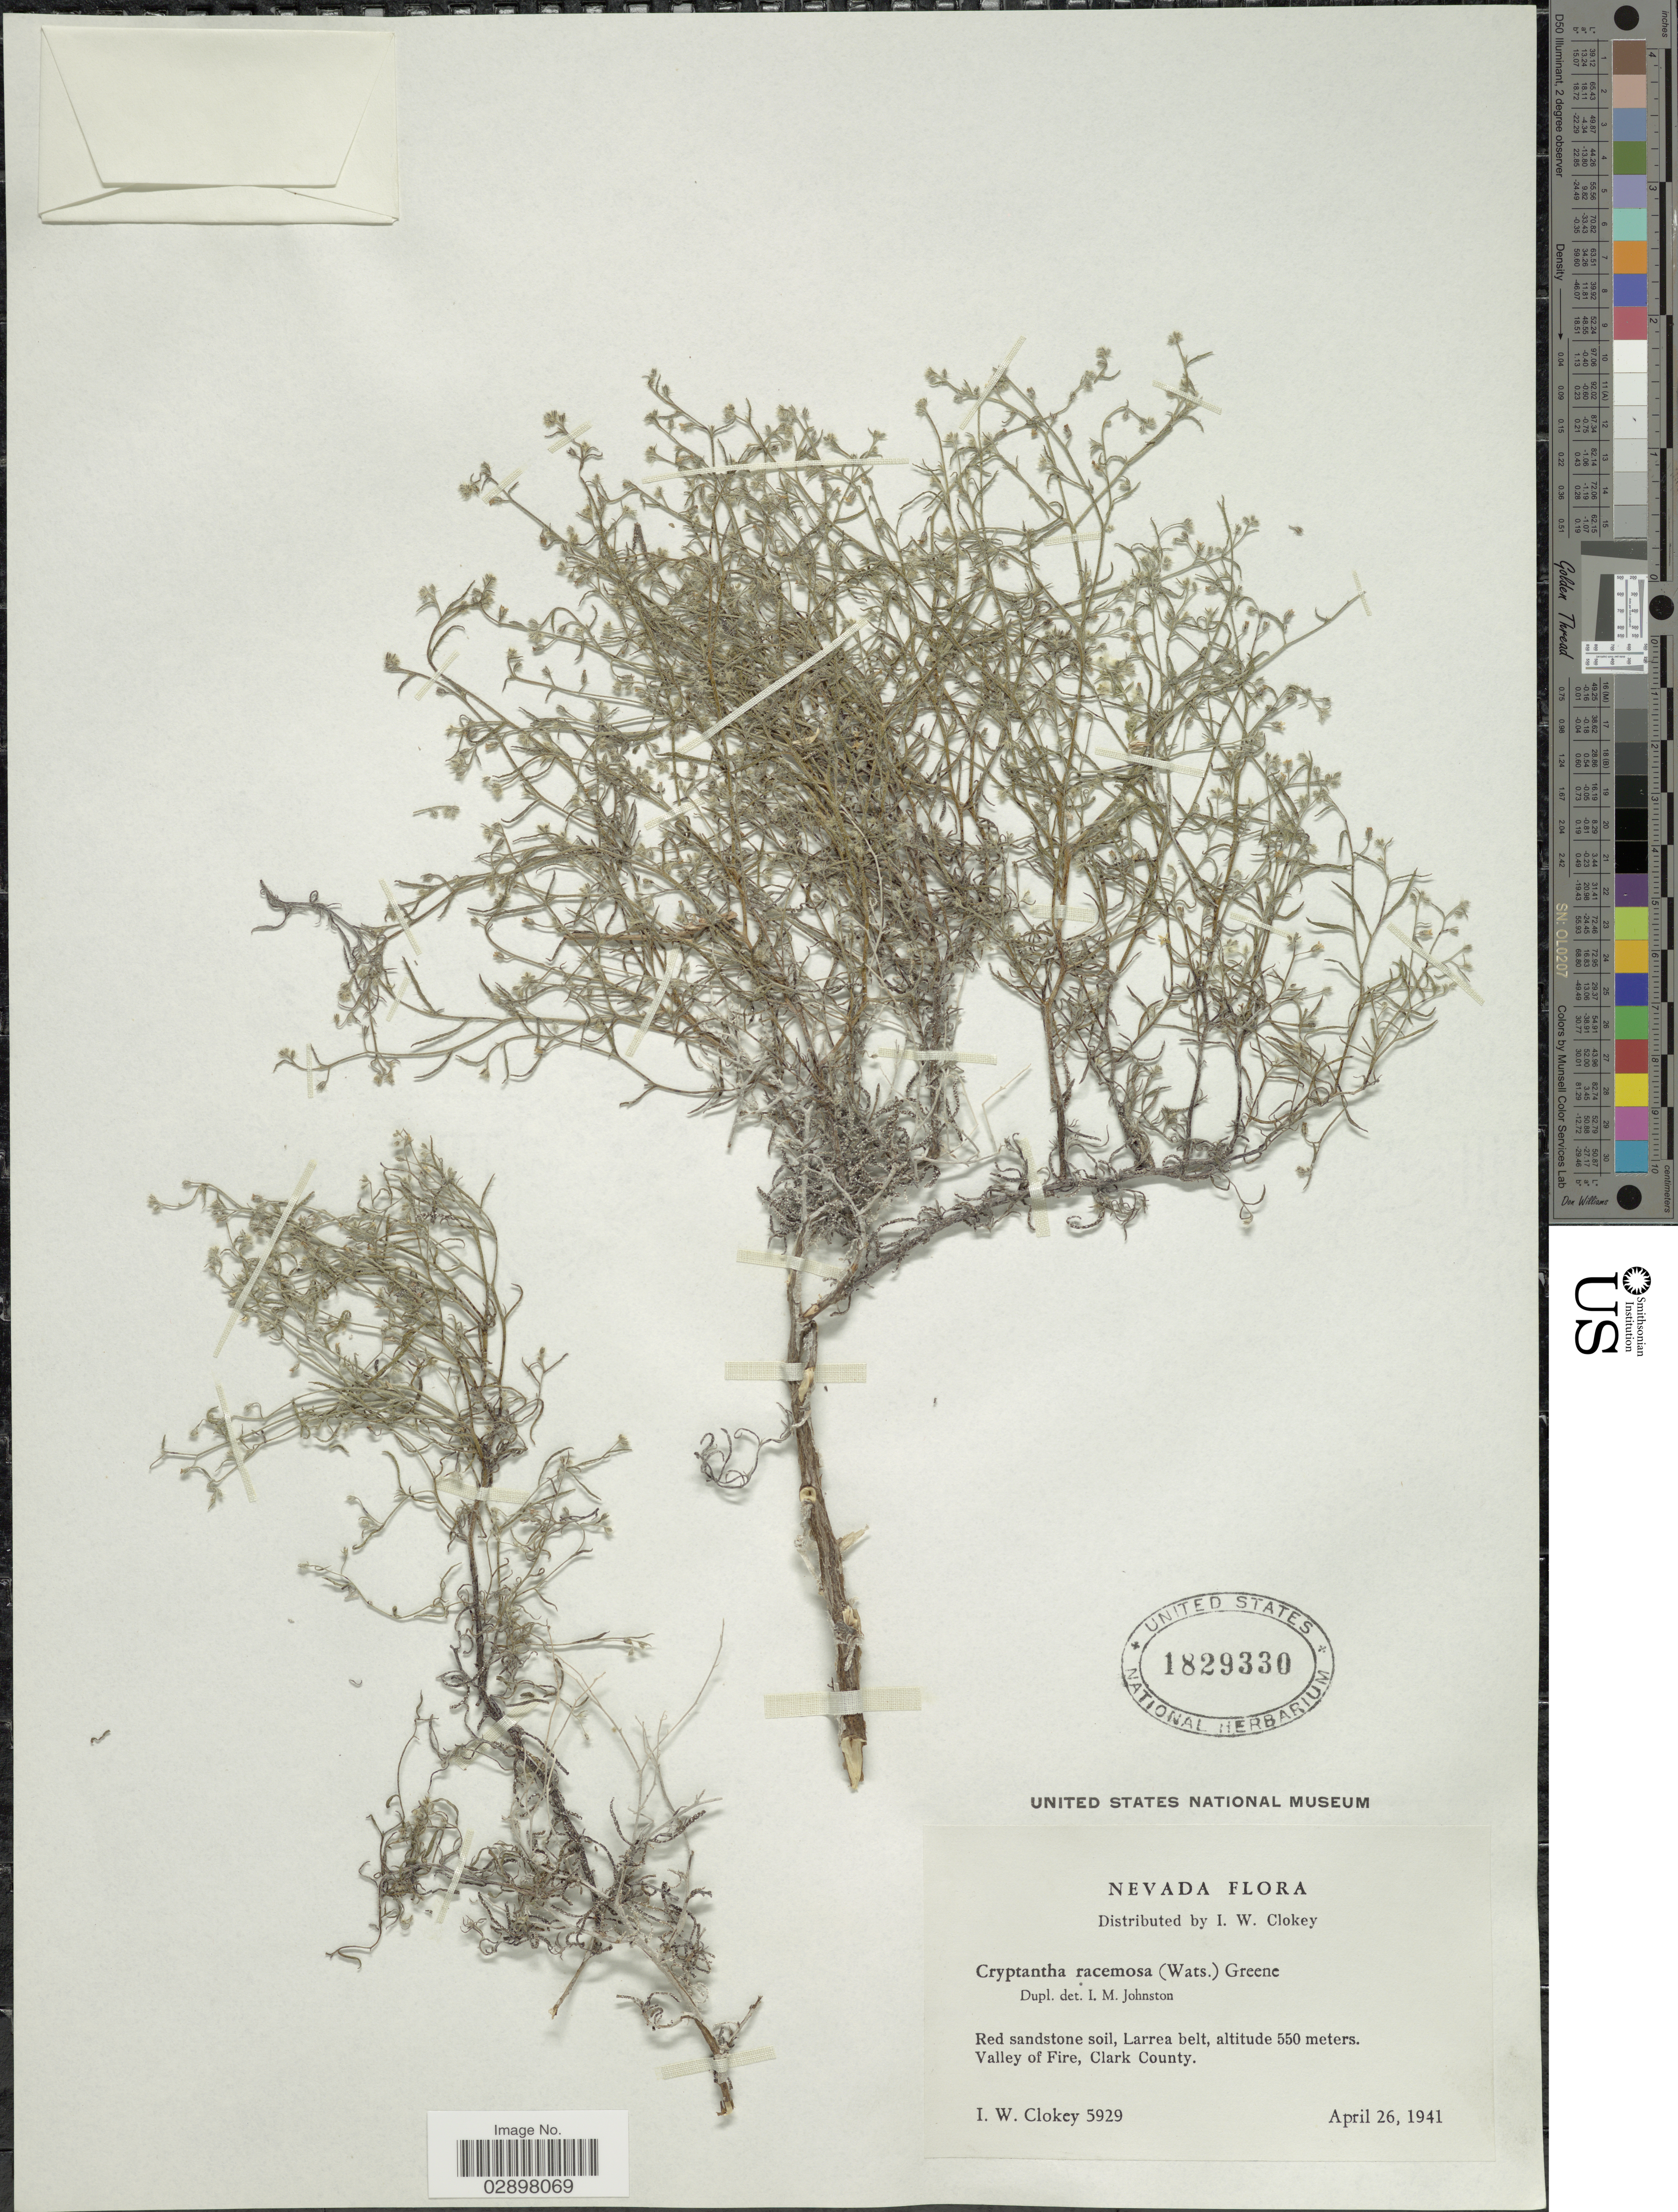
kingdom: Plantae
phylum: Tracheophyta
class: Magnoliopsida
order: Boraginales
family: Boraginaceae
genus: Cryptantha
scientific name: Cryptantha racemosa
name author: (S. Watson) Greene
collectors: I. W. Clokey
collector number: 5929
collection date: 1941-04-26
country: United States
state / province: Nevada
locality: Valley of Fire, Clark County.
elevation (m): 550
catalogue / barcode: US 1829330